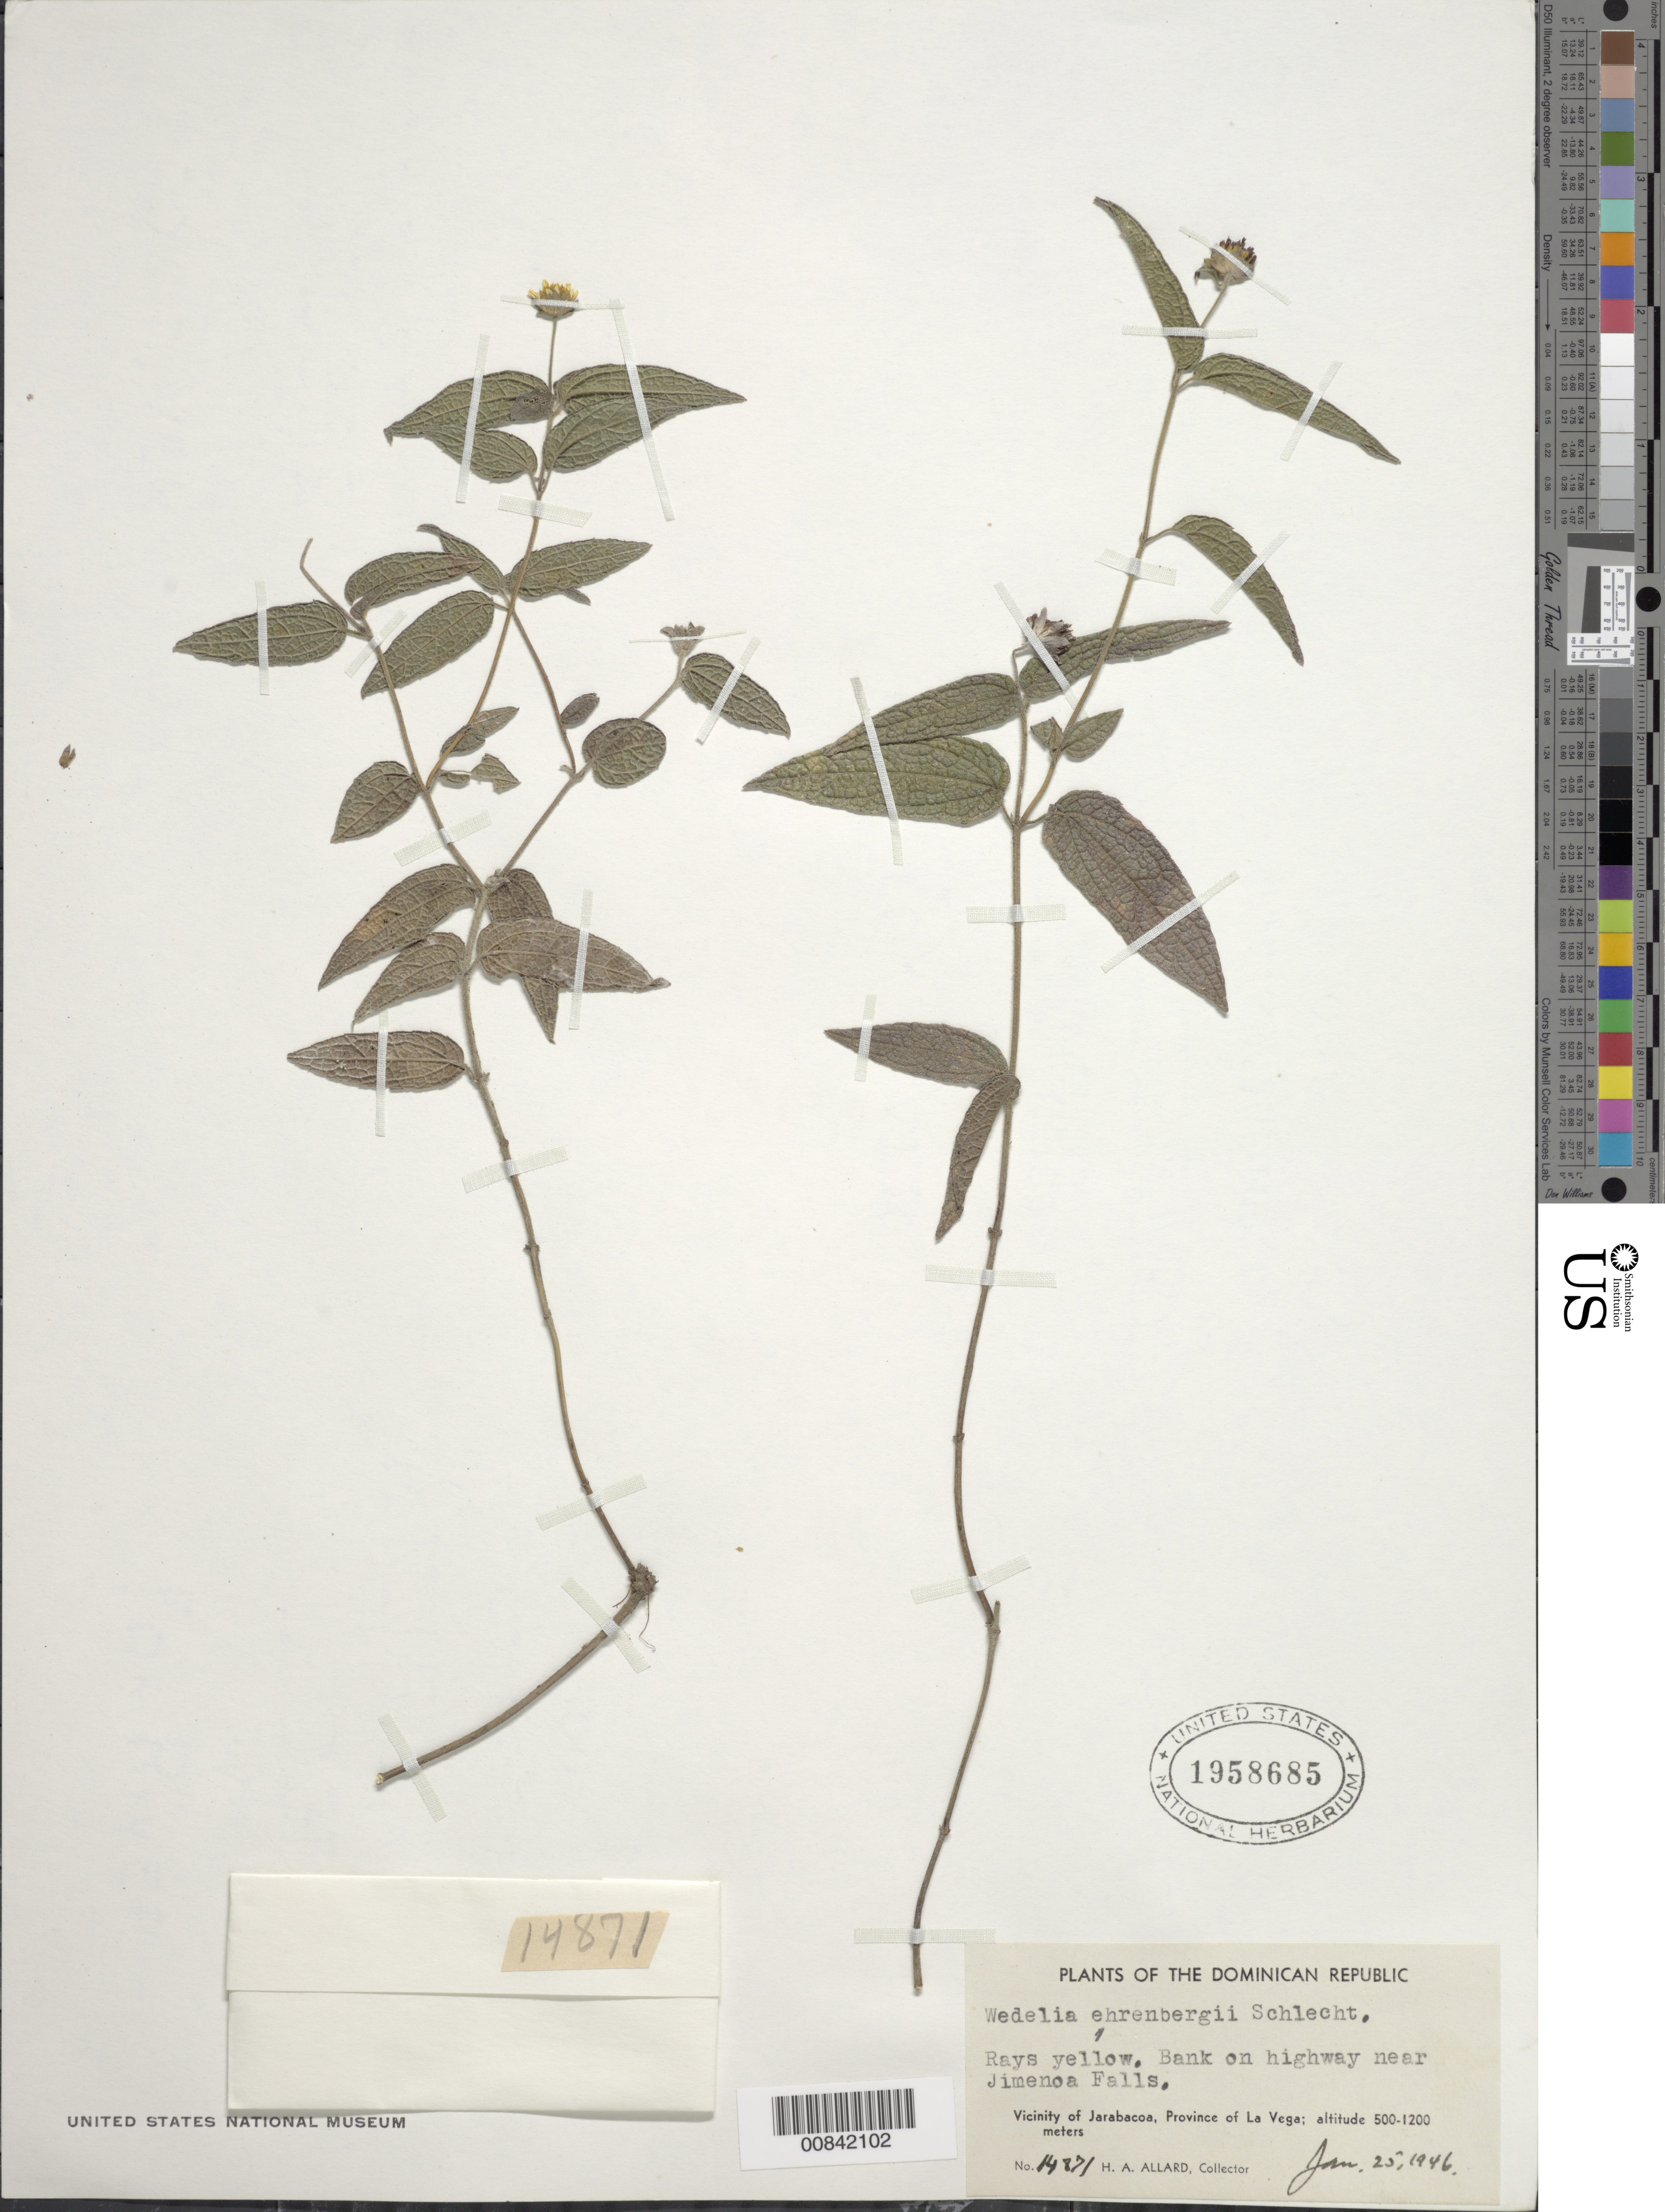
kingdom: Plantae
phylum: Tracheophyta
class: Magnoliopsida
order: Asterales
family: Asteraceae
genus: Wedelia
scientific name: Wedelia ehrenbergii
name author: Less.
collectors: H. A. Allard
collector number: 14871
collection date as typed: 25 Jan 1946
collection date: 1946-01-25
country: Dominican Republic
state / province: La Vega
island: Hispaniola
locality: Vicinity of Jarabacoa, highway near Jimenoa Falls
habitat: Bank of highway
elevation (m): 500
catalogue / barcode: US 1958685